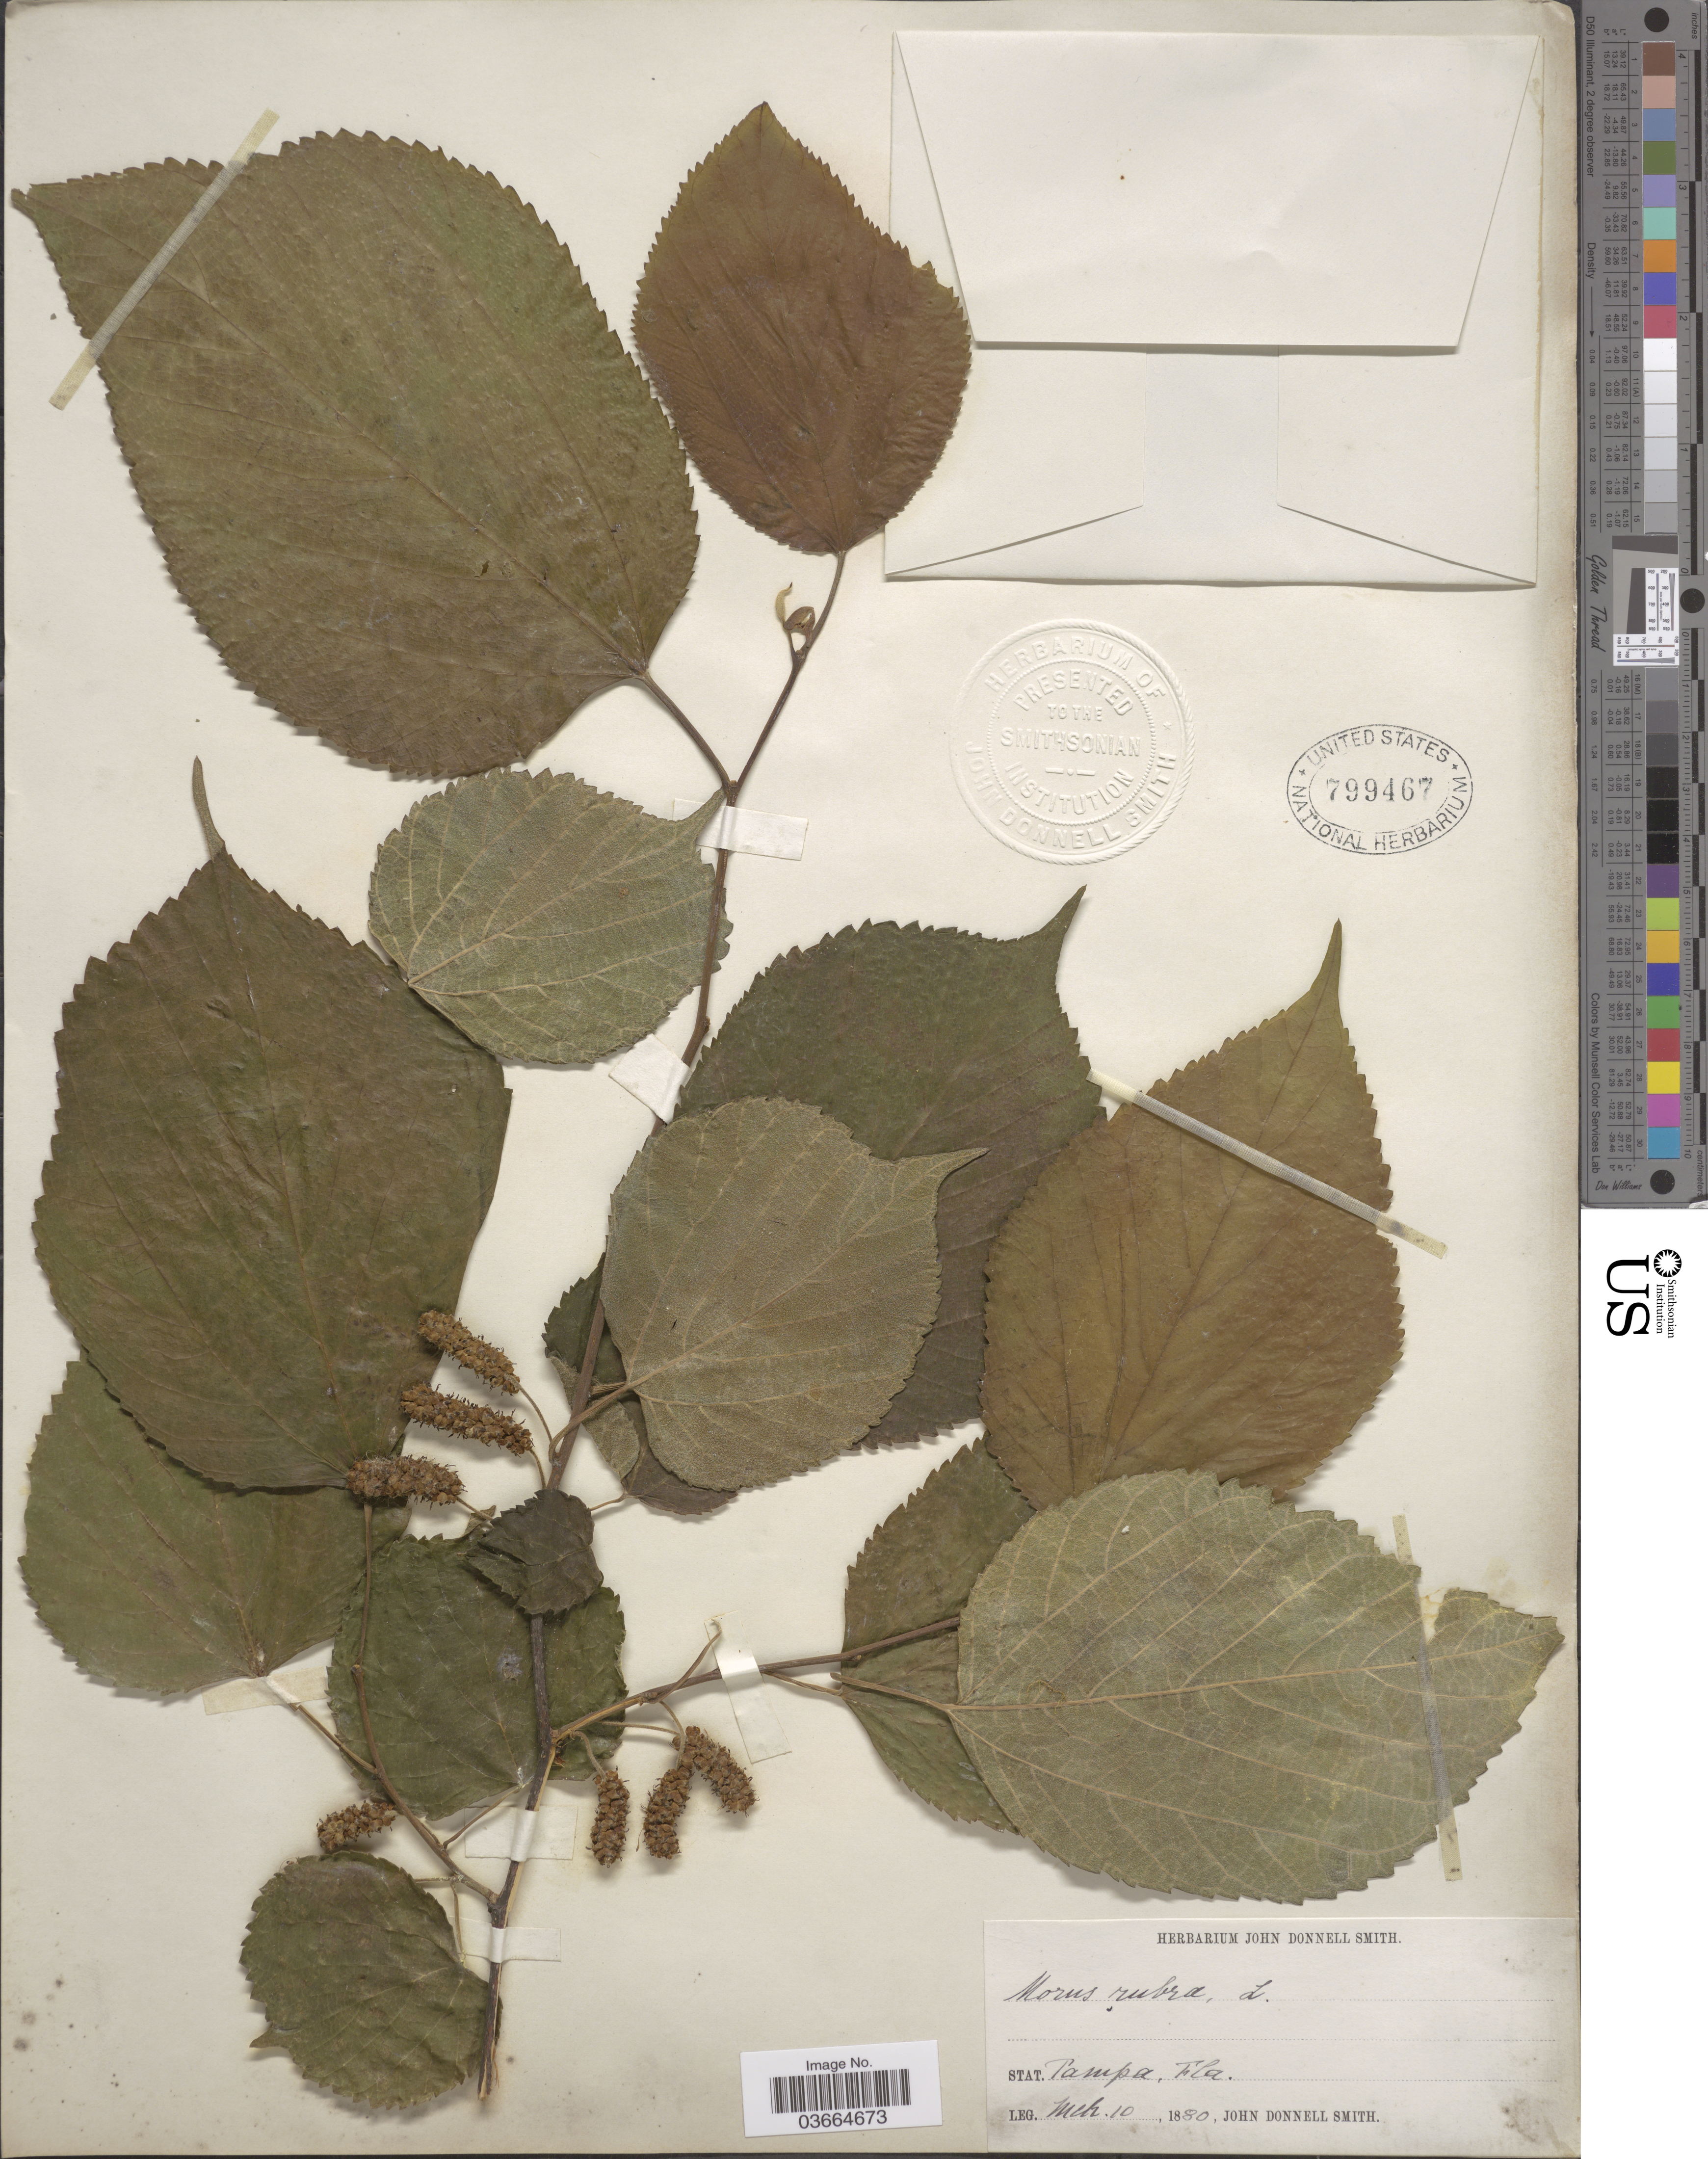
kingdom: Plantae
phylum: Tracheophyta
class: Magnoliopsida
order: Rosales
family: Moraceae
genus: Morus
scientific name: Morus rubra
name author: L.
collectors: J. Donnell Smith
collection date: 1880-03-10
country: United States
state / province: Florida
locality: Stat. Pampa.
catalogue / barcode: US 799467